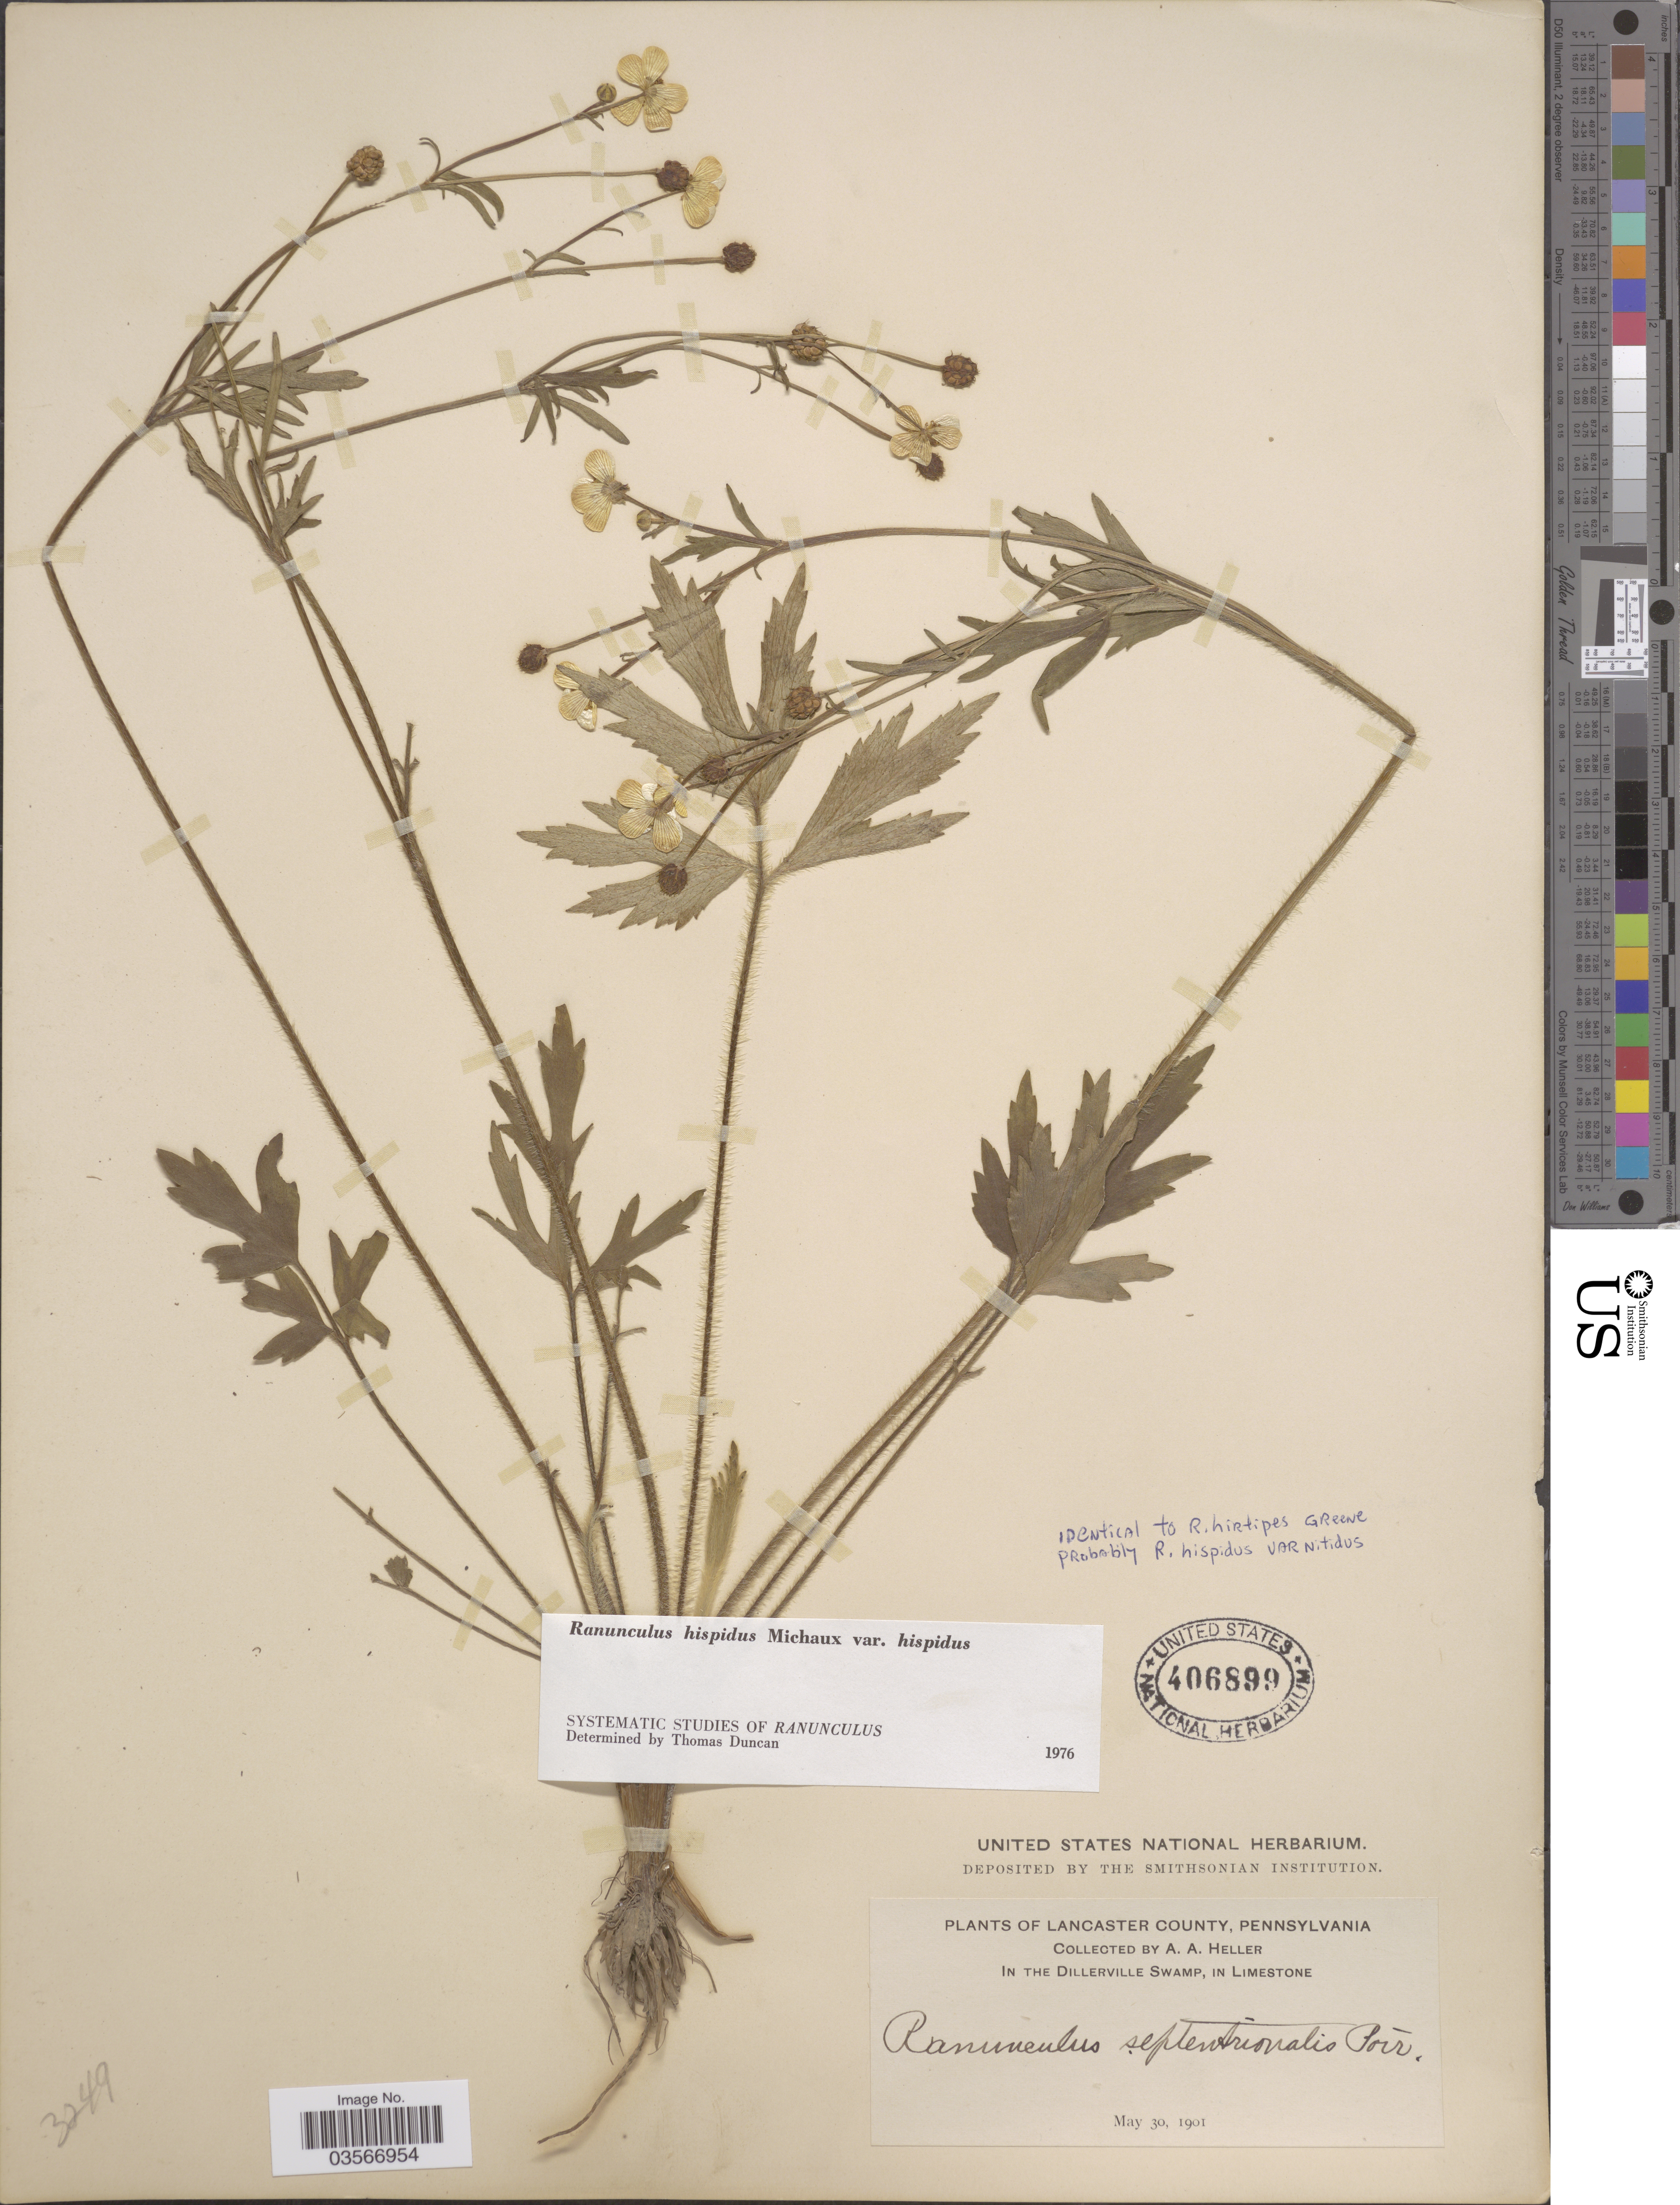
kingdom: Plantae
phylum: Tracheophyta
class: Magnoliopsida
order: Ranunculales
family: Ranunculaceae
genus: Ranunculus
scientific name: Ranunculus hispidus var. hispidus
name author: Michx.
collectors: A. A. Heller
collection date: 1901-05-30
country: United States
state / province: Pennsylvania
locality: Lancaster County, In The Dillerville Swamp, in Limestone.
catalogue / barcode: US 406899